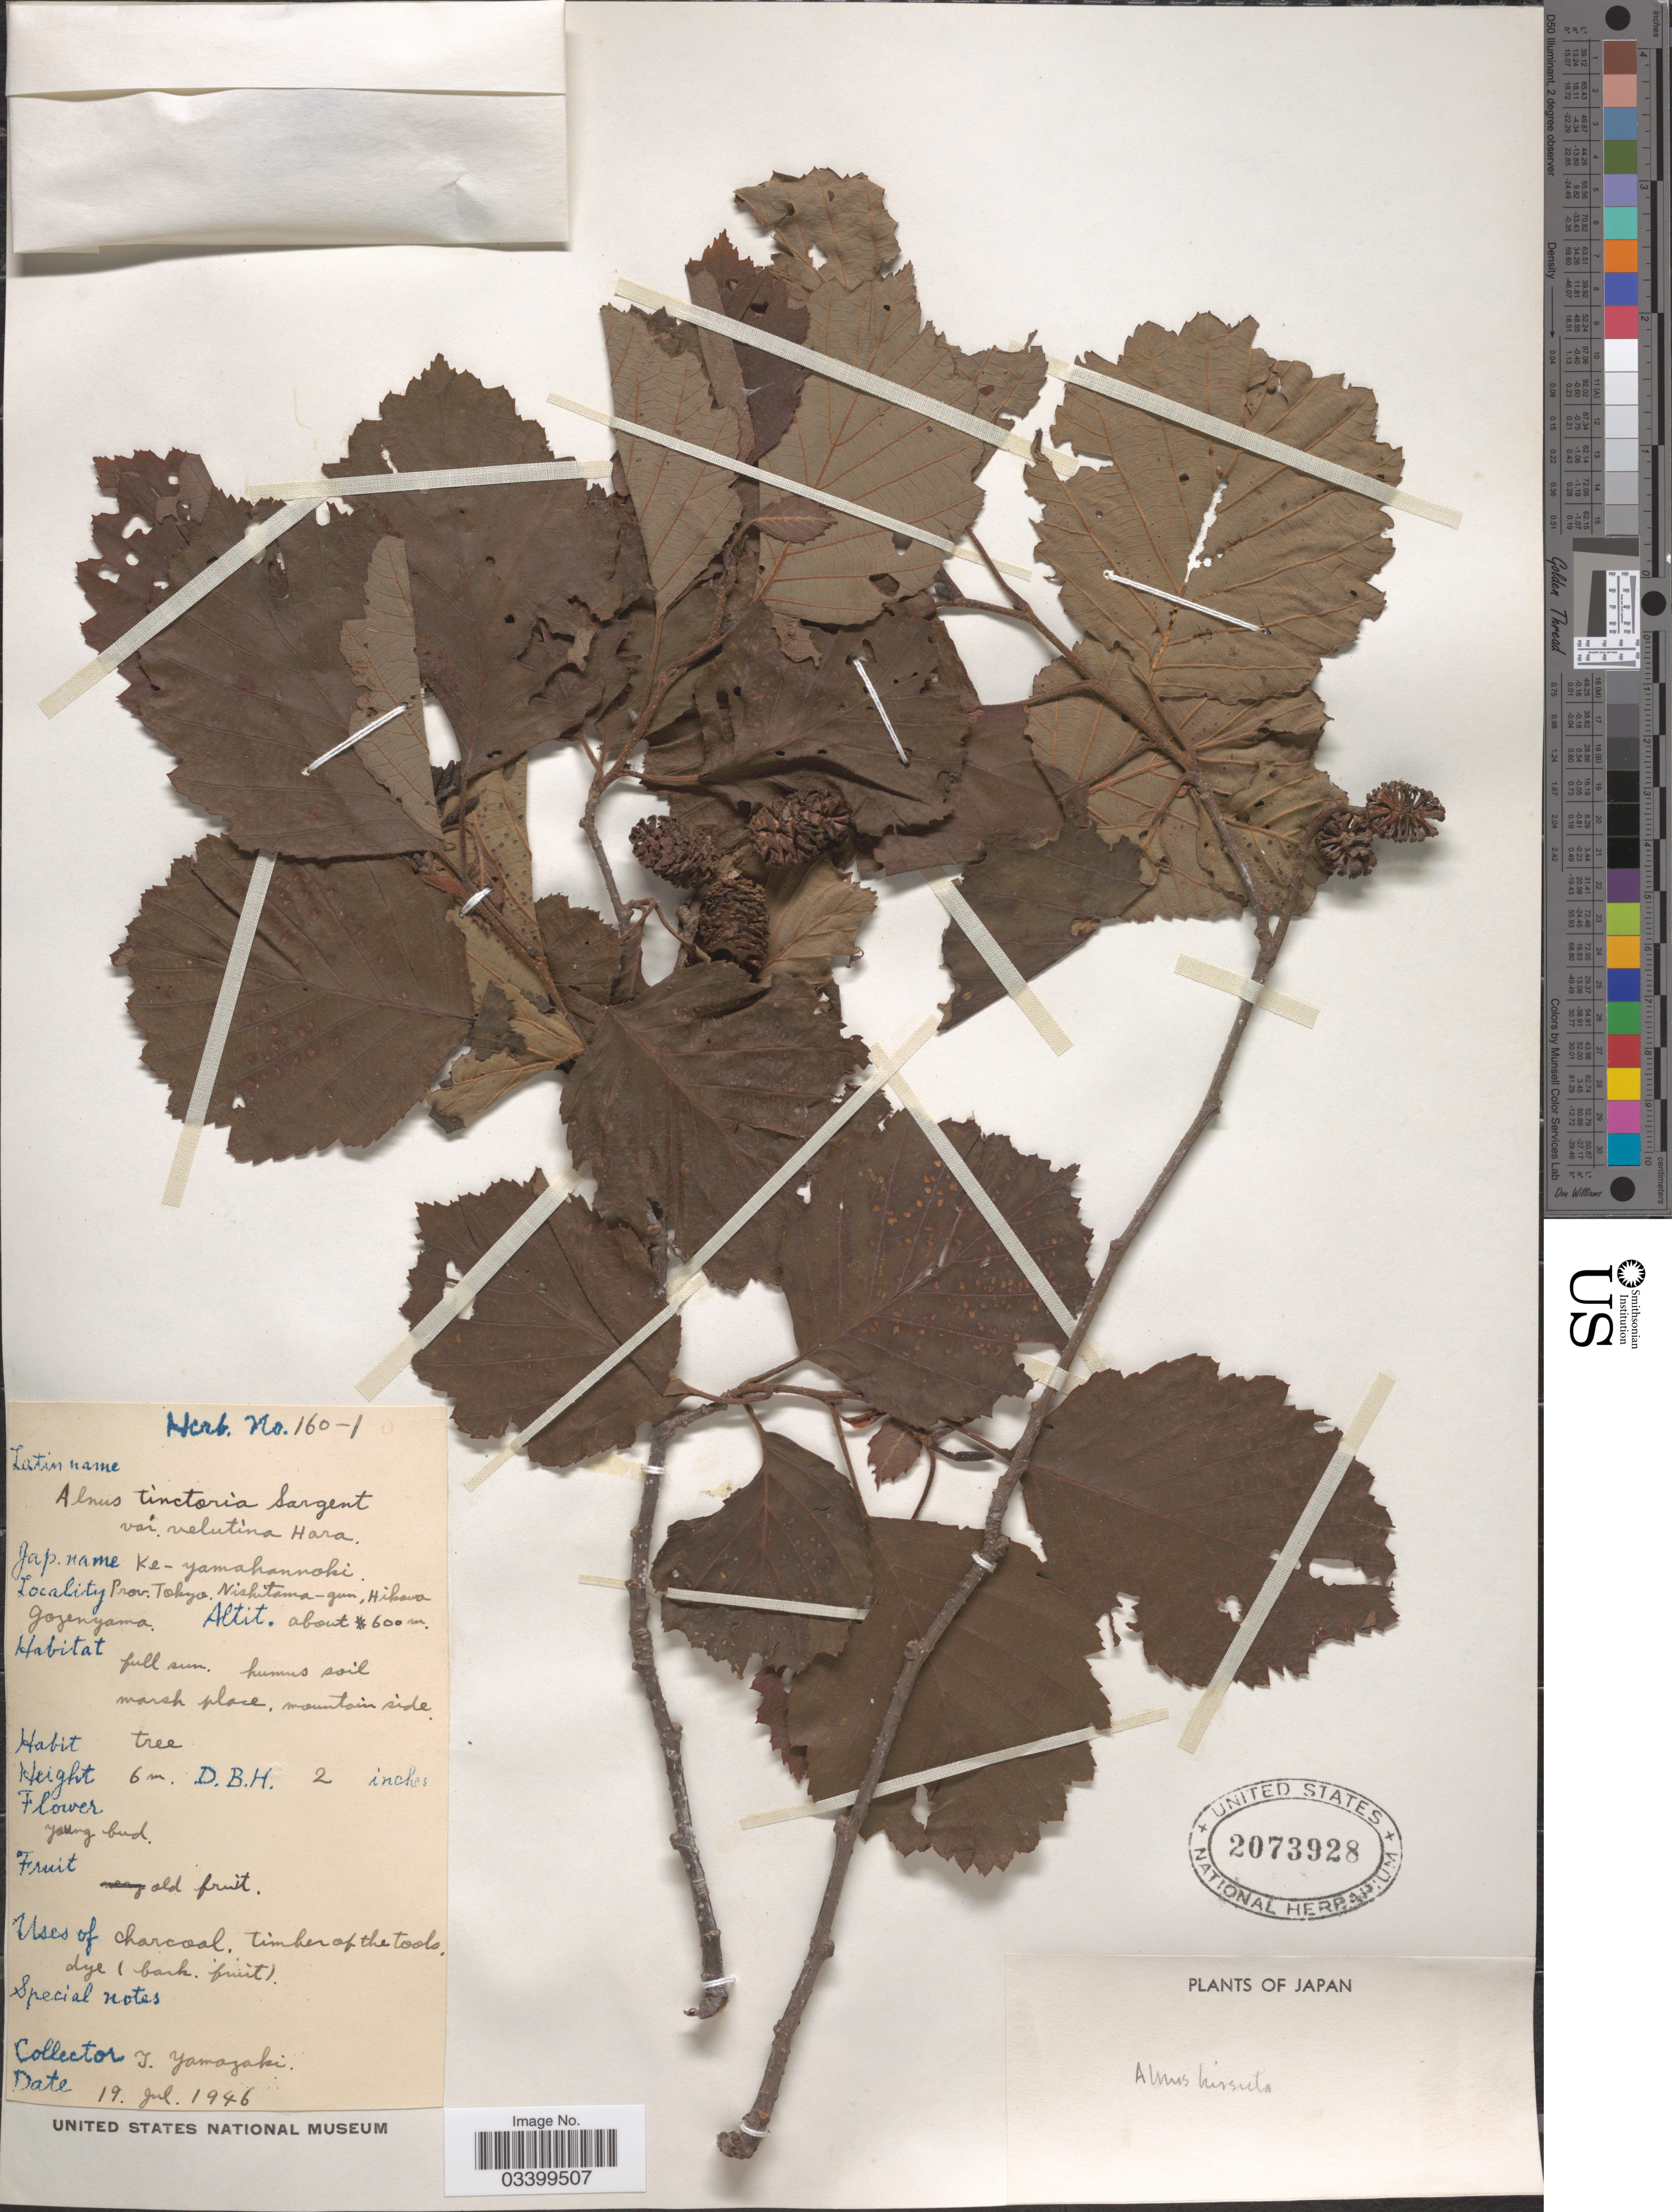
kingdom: Plantae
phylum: Tracheophyta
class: Magnoliopsida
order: Fagales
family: Betulaceae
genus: Alnus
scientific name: Alnus tinctoria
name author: Sarg.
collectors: G. Yamasaki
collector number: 160-I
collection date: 1946-07-19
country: Japan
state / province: Tokyo, Federal City of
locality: Prov. Tokyo. Nishitama-gun, Hikawa Gozenyama.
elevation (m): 600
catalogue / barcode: US 2073928